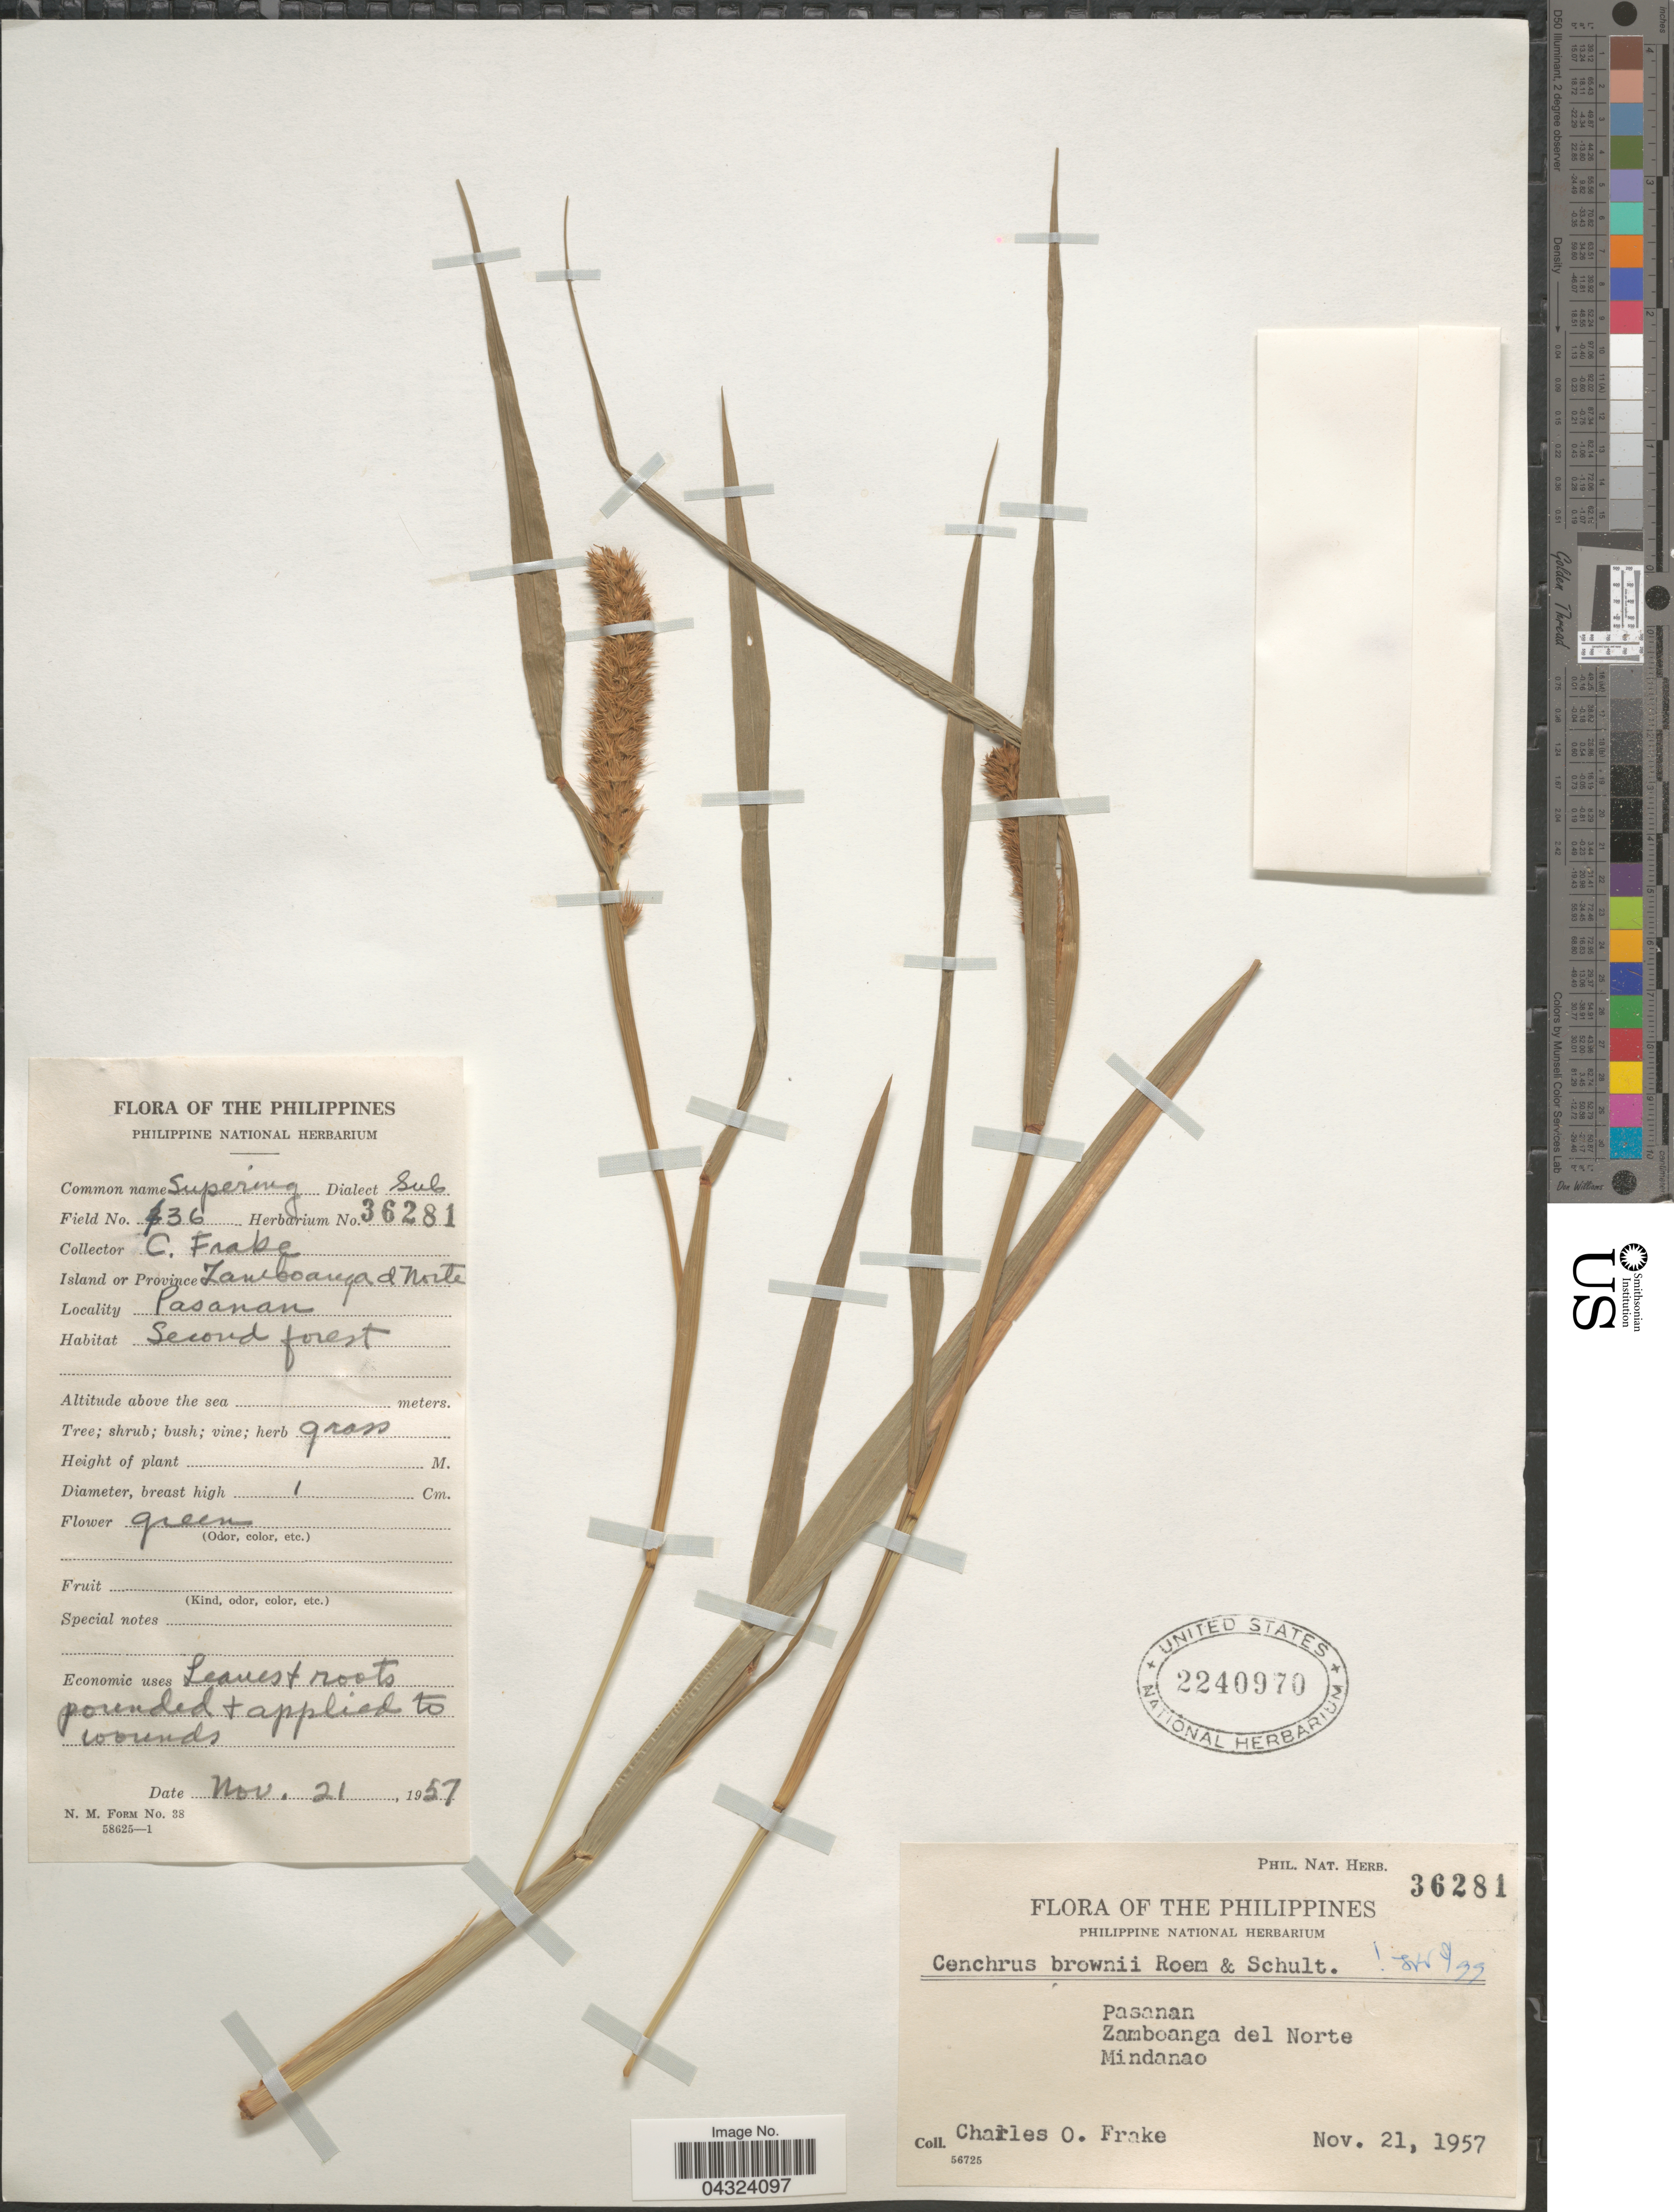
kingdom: Plantae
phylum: Tracheophyta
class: Liliopsida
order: Poales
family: Poaceae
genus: Cenchrus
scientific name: Cenchrus brownii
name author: Roem. & Schult.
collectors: C. O. Frake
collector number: Phil. Nat. Herb. 36281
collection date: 1957-11-21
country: Philippines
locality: Pasanan. Zamboanga del Norte. Mindanao.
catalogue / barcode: US 2240970